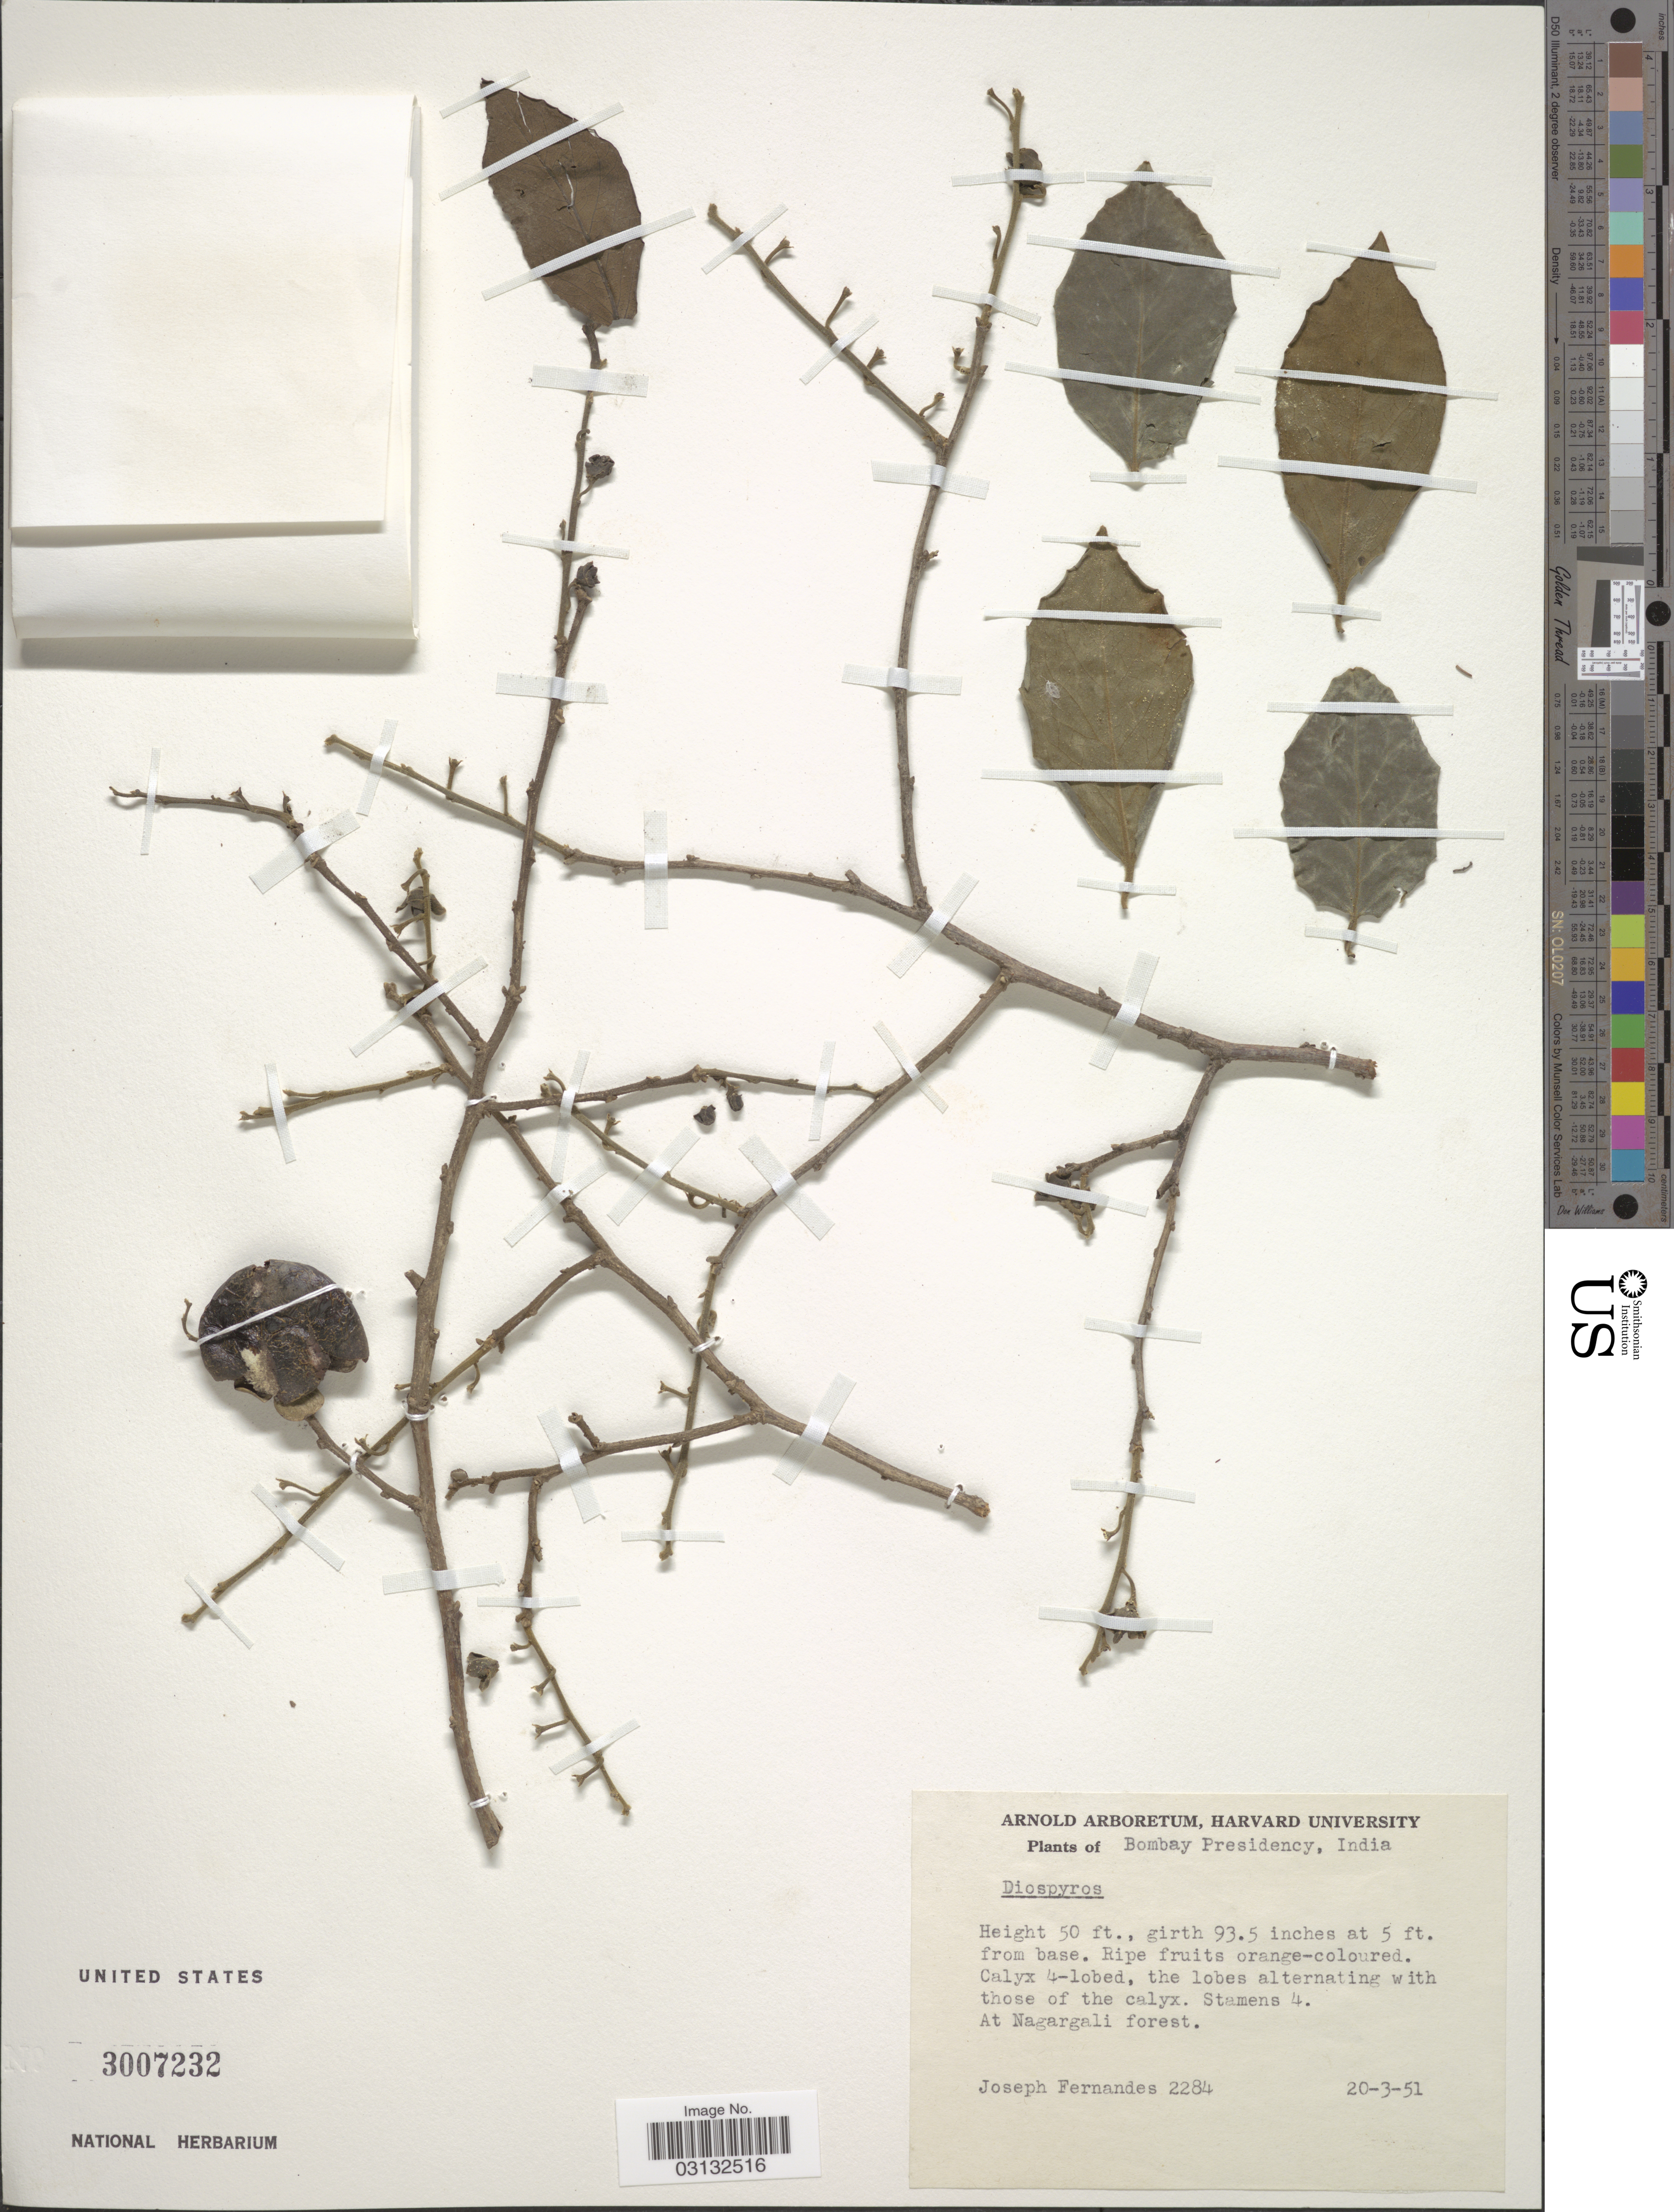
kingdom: Plantae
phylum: Tracheophyta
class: Magnoliopsida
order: Ericales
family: Ebenaceae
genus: Diospyros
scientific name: Diospyros sp.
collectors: J. Fernandes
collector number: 2284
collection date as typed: Transcribed d/m/y: 20/3/51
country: India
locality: Bombay Presidency. At Nagargali forest.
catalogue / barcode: US 3007232